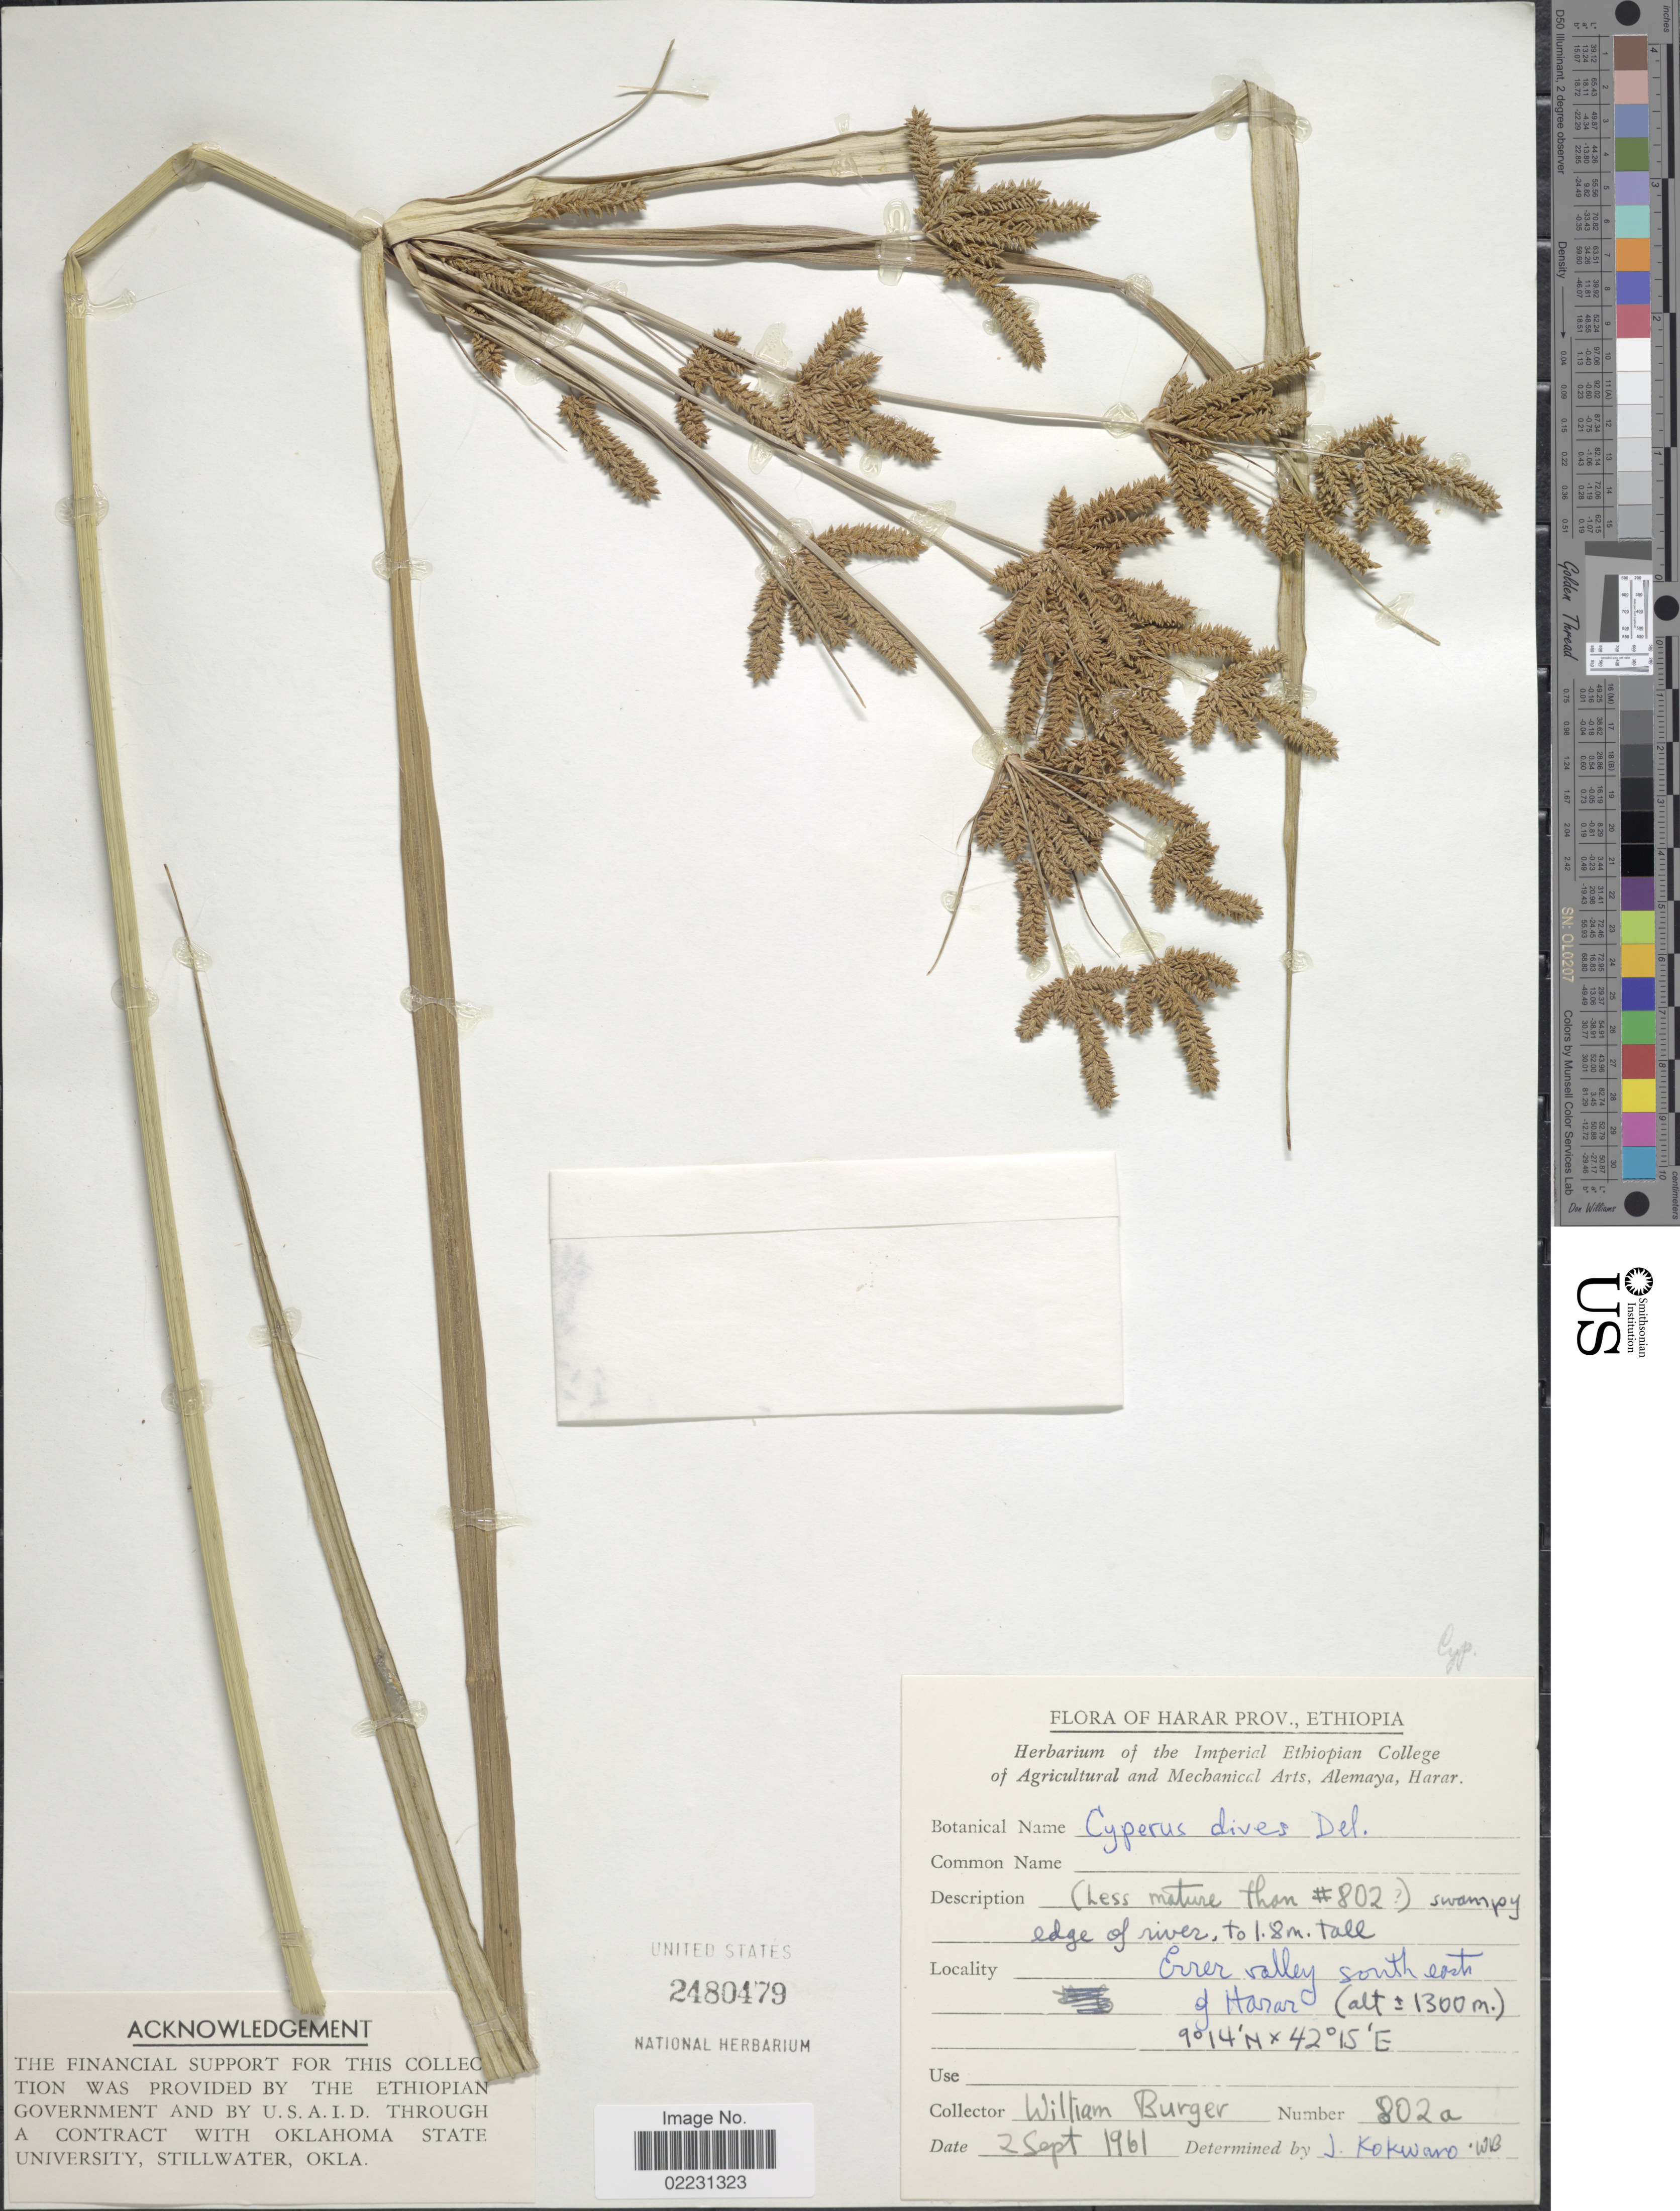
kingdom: Plantae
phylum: Tracheophyta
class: Liliopsida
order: Poales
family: Cyperaceae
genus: Cyperus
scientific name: Cyperus dives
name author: Delile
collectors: W. Burger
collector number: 802a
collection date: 1961-09-02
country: Ethiopia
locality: Harar Prov. Errer valley south east of Harar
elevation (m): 1300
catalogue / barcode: US 2480479